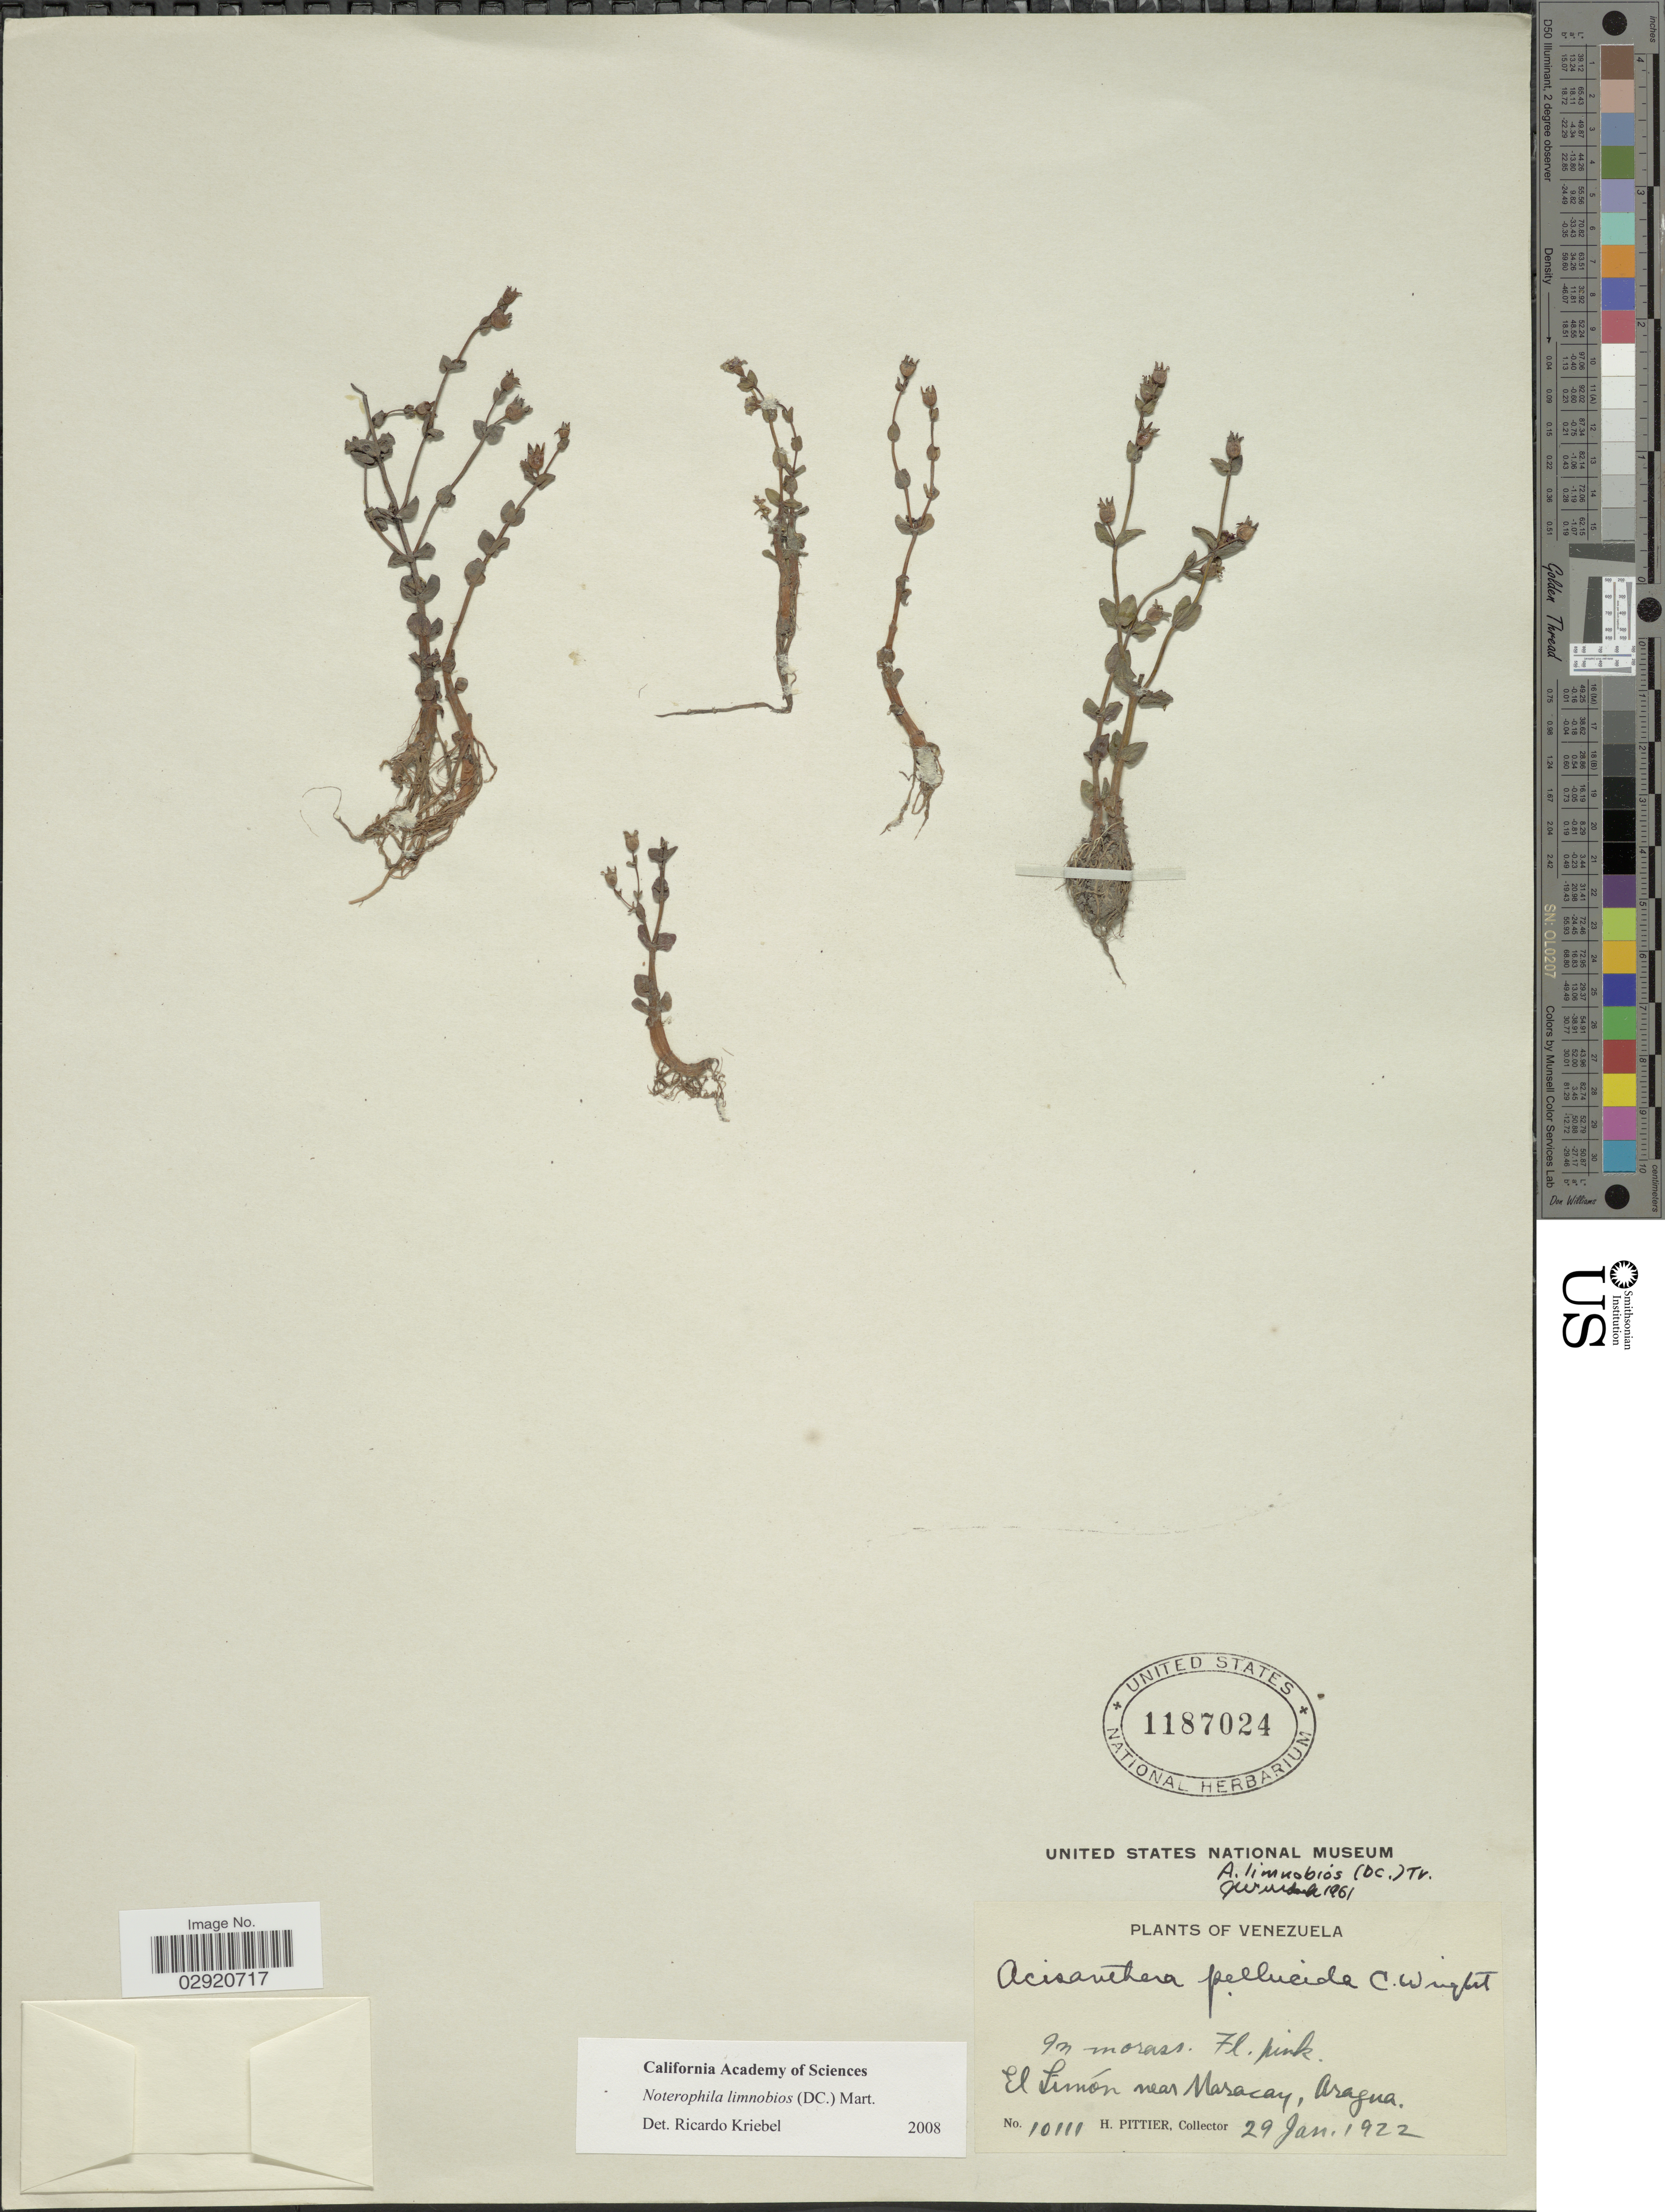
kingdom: Plantae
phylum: Tracheophyta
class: Magnoliopsida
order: Myrtales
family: Melastomataceae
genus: Noterophila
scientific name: Noterophila limnobios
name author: (DC.) Mart.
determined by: Kriebel, R.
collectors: H. F. Pittier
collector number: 10111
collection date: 1922-01-29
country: Venezuela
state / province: Aragua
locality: El Limón near Maracay.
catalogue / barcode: US 1187024